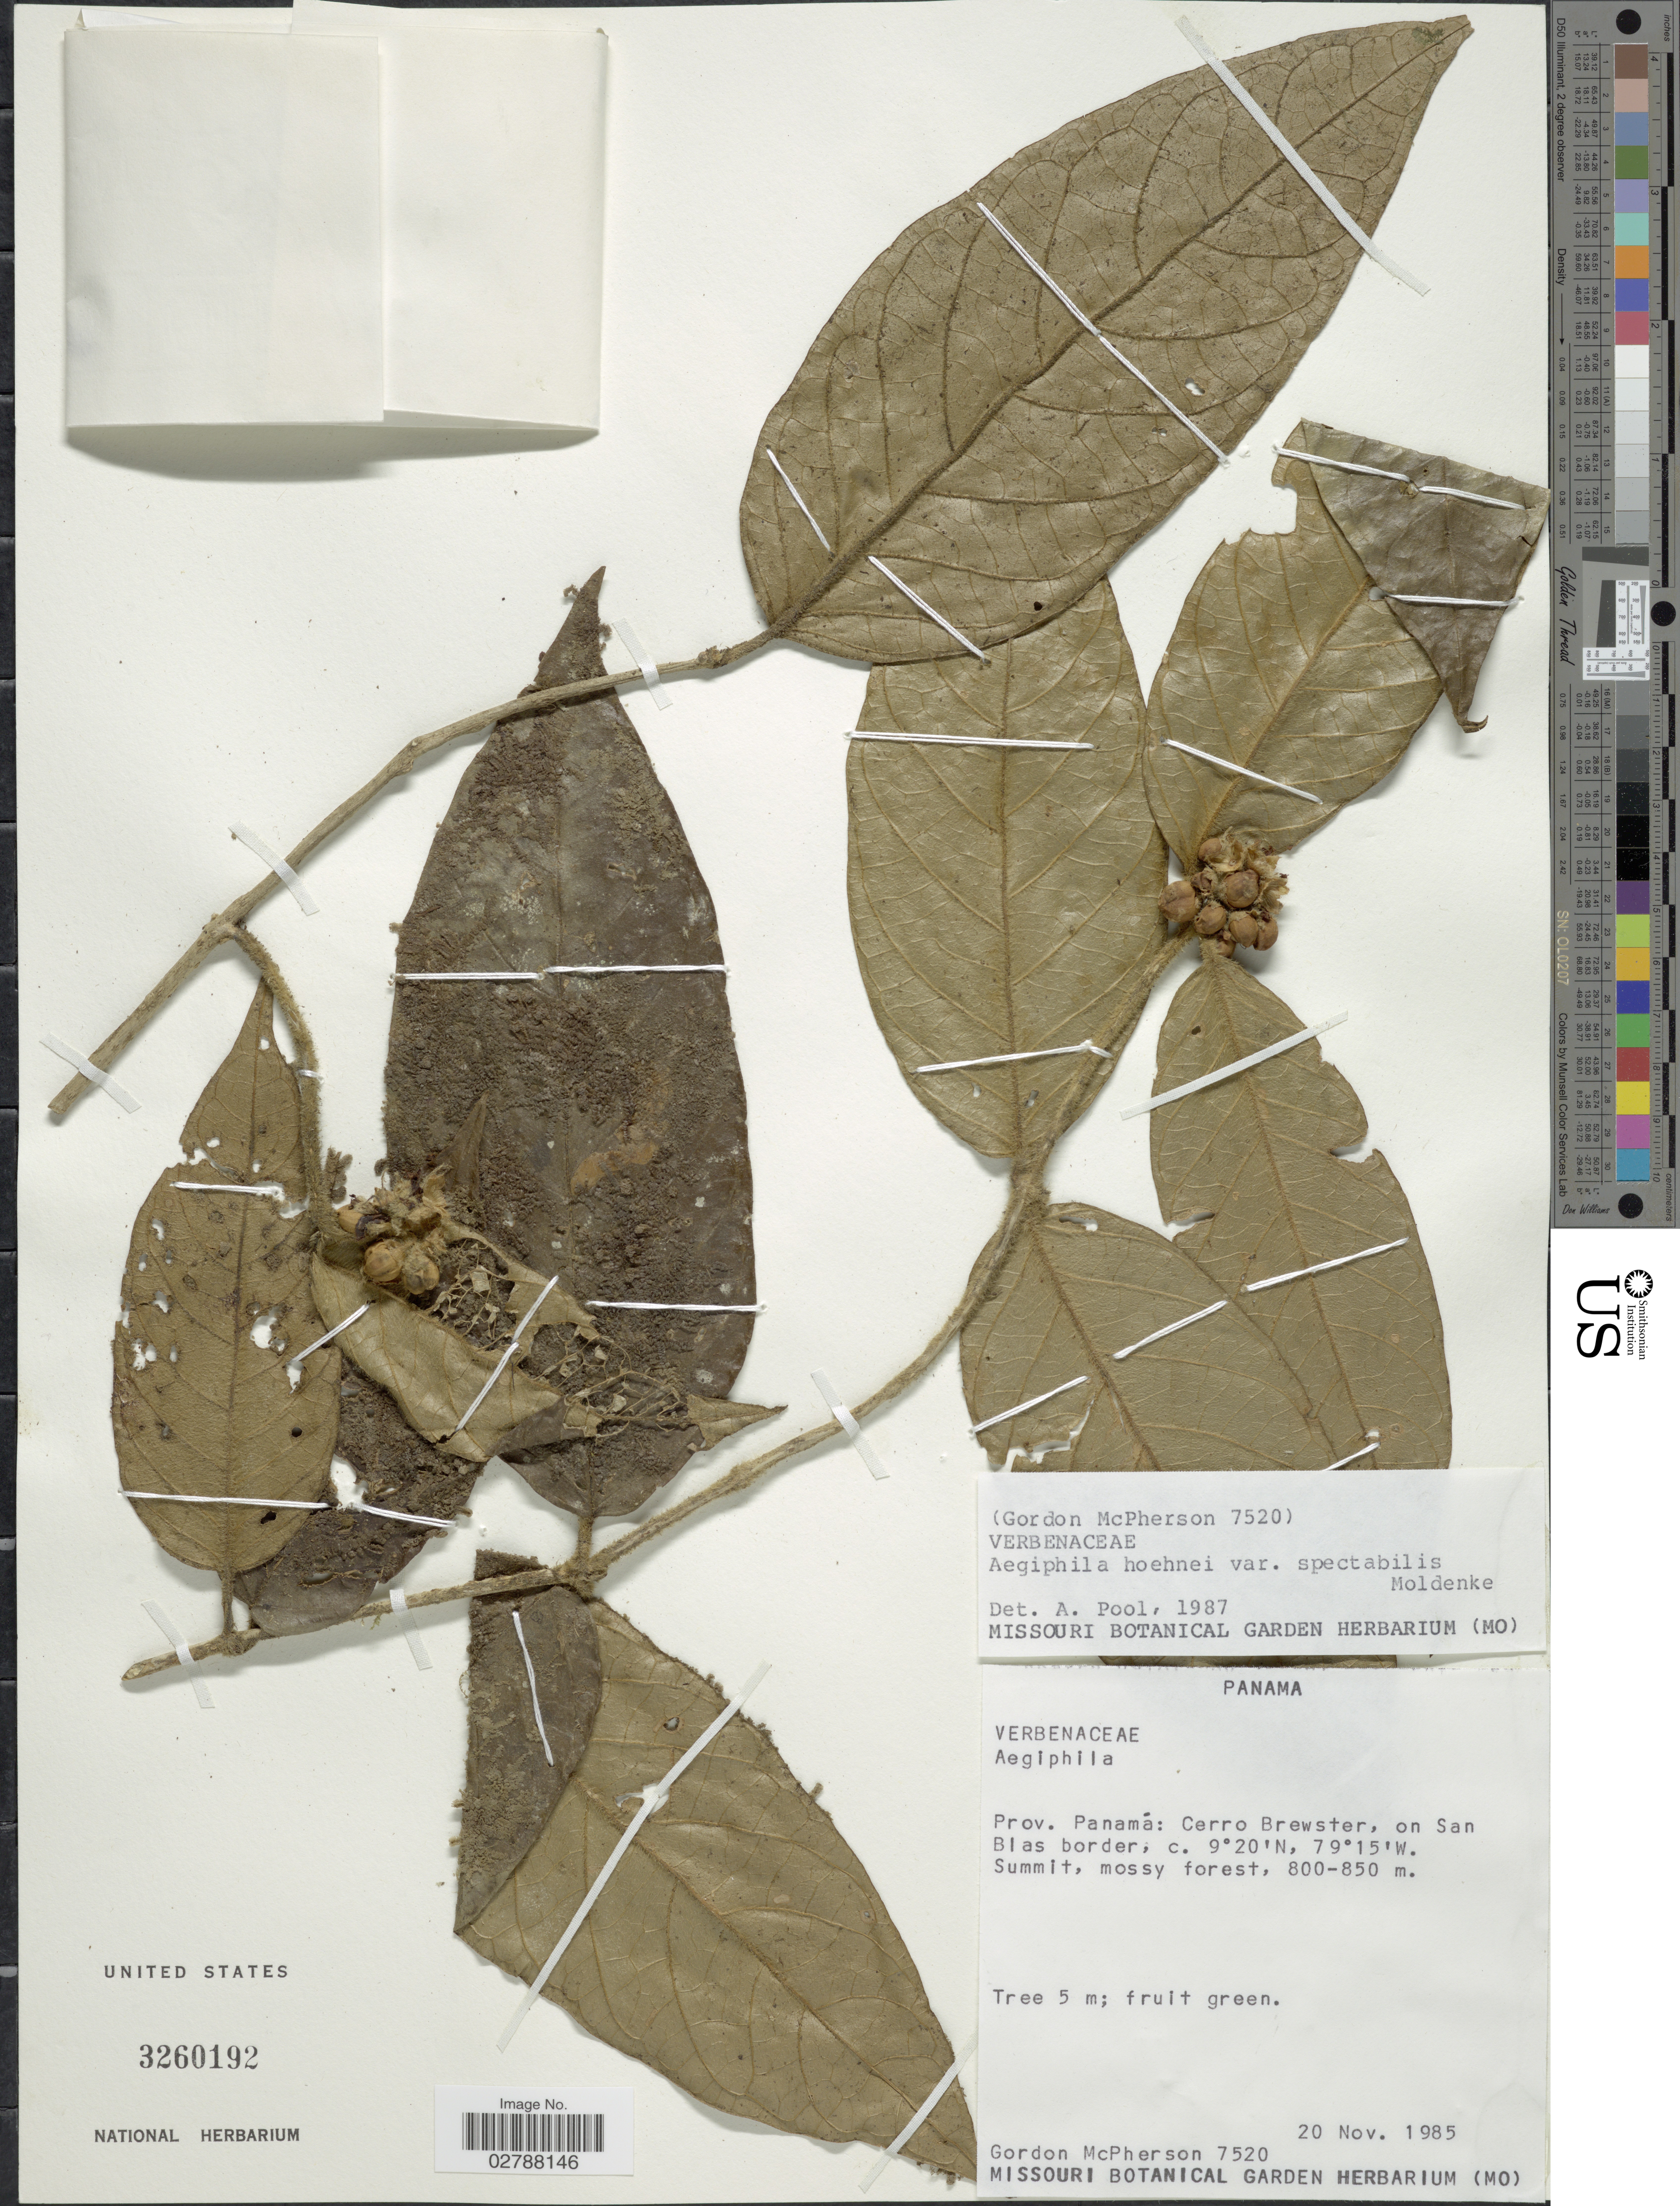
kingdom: Plantae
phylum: Tracheophyta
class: Magnoliopsida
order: Lamiales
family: Lamiaceae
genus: Aegiphila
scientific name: Aegiphila hoehnei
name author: Moldenke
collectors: G. D. McPherson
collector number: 7520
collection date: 1985-11-20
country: Panama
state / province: Panamá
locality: Prov. Panamá: Cerro Brewster, on San Blas border.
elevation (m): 800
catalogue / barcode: US 3260192